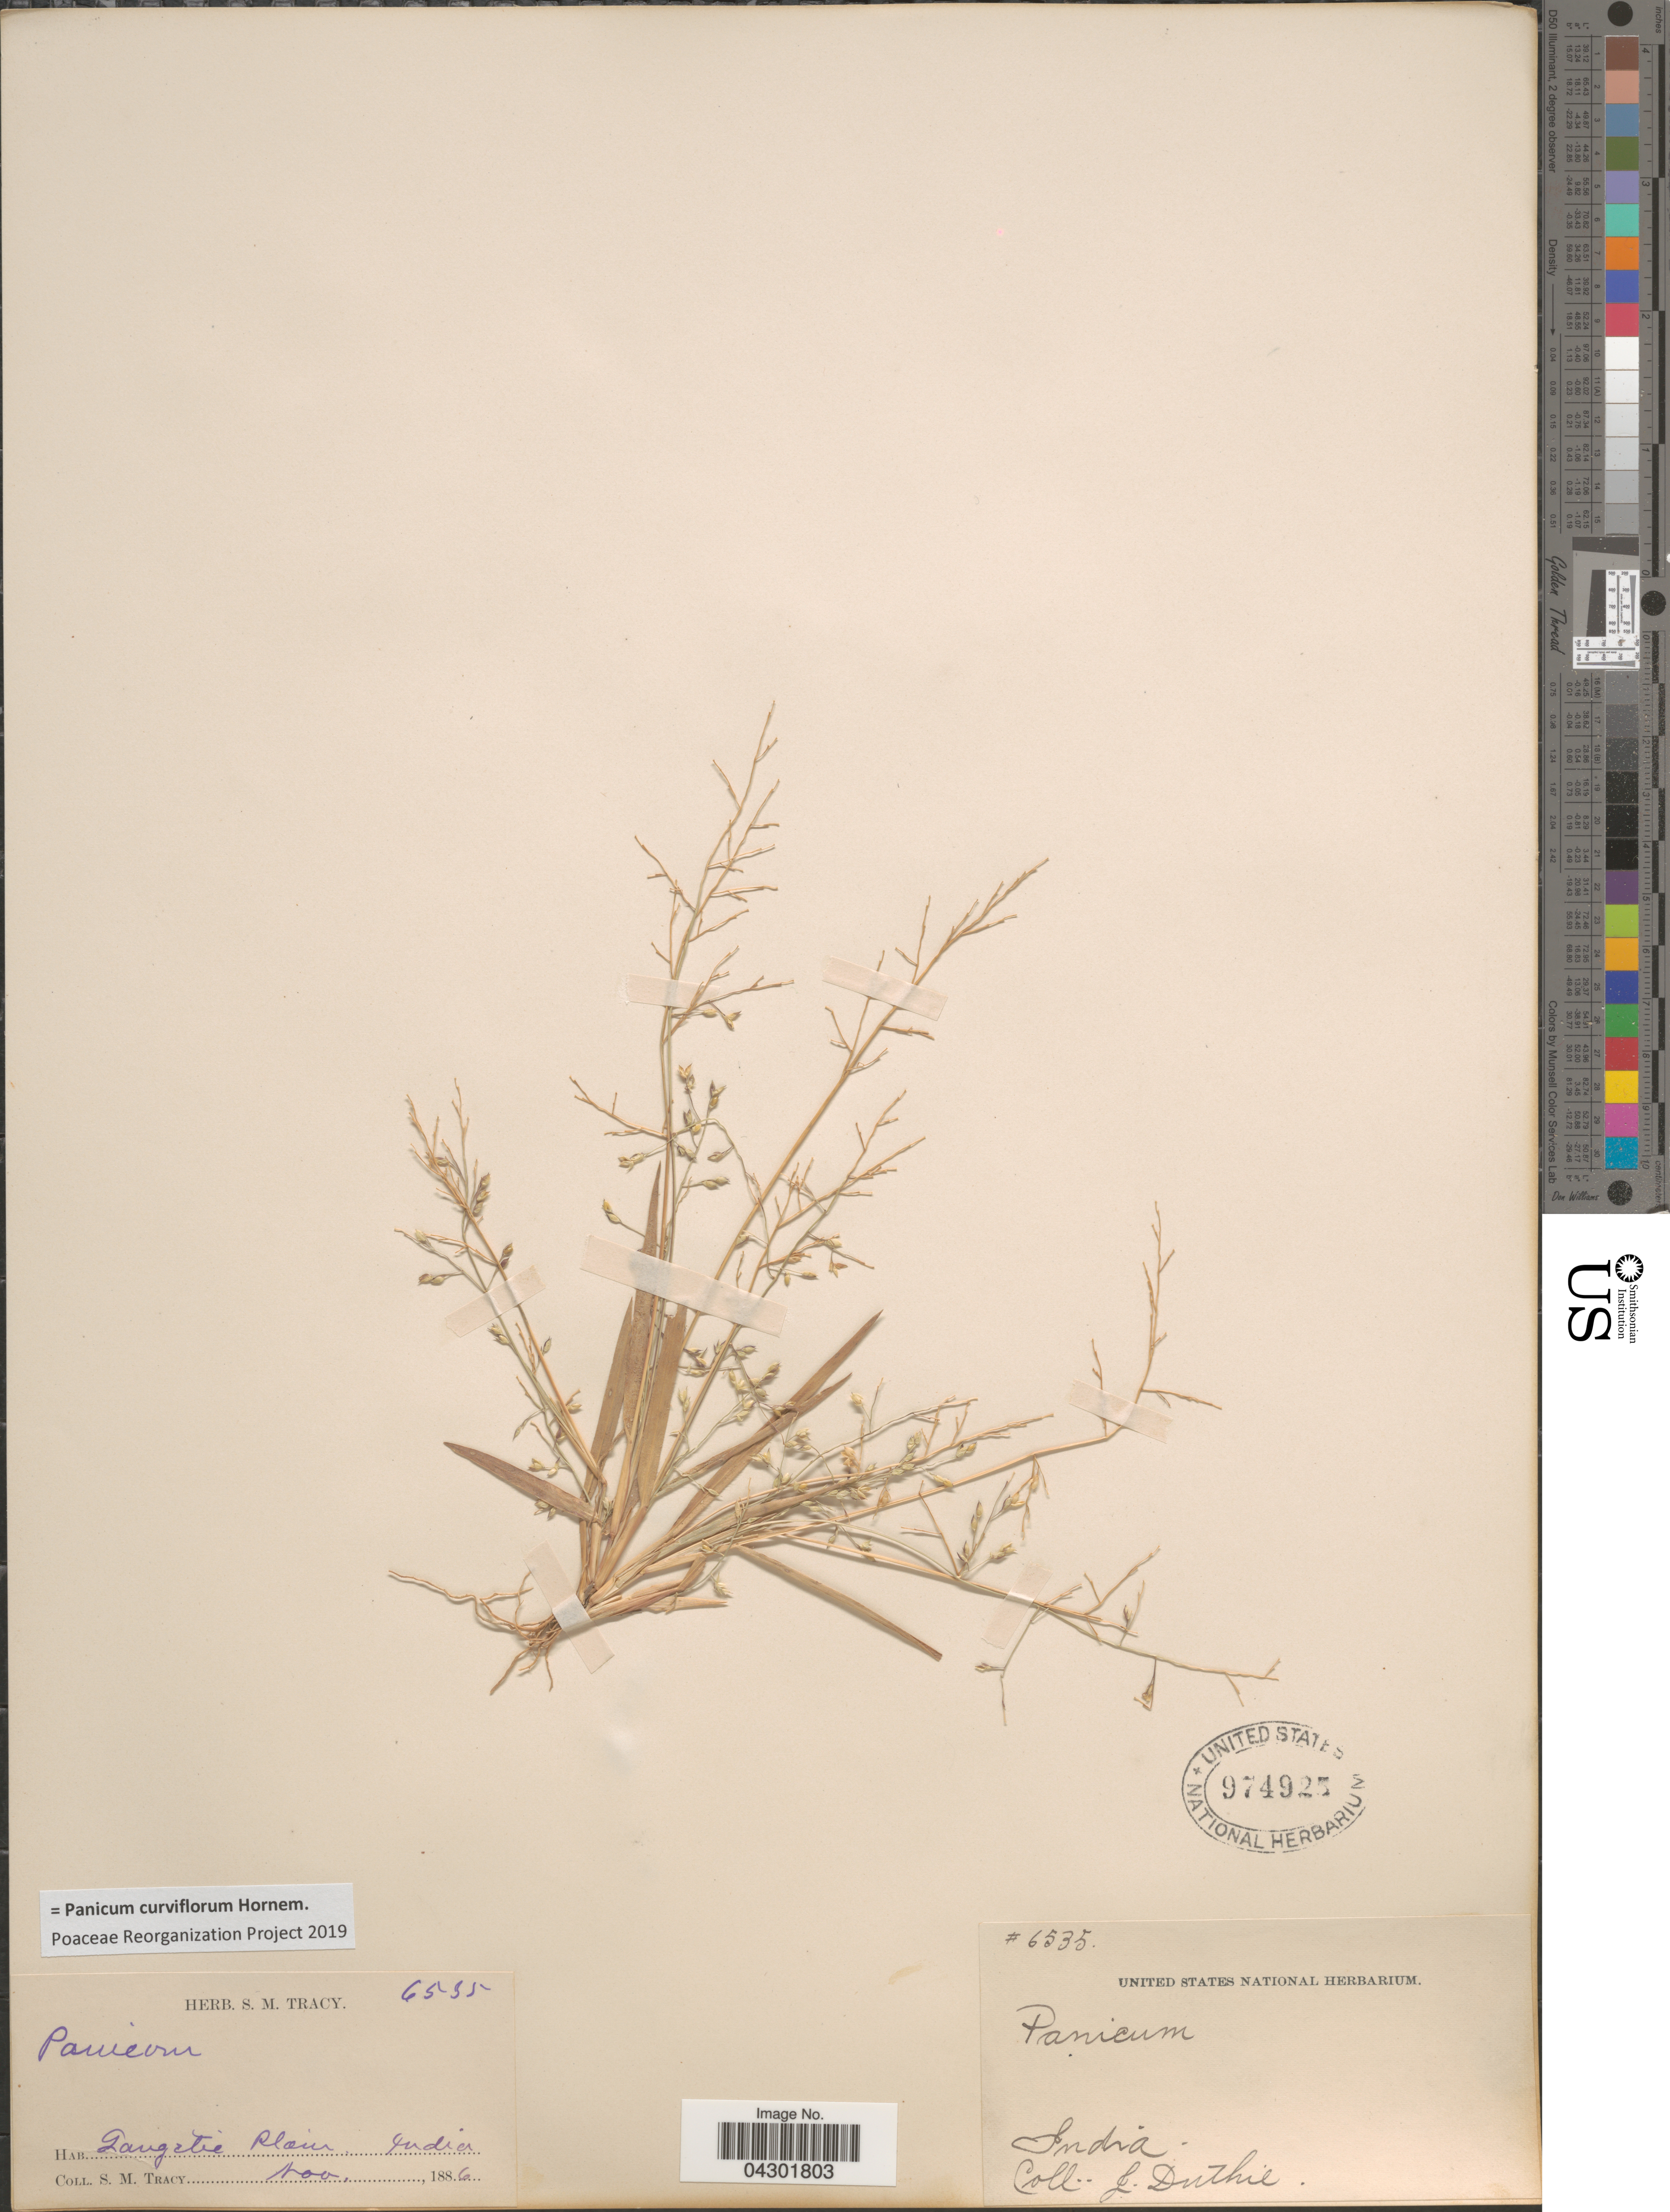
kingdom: Plantae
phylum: Tracheophyta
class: Liliopsida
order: Poales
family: Poaceae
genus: Panicum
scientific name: Panicum curviflorum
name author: Hornem.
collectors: J. F. Duthie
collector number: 6535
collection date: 1886-11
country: India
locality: Gangetic Plain.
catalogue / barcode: US 974925